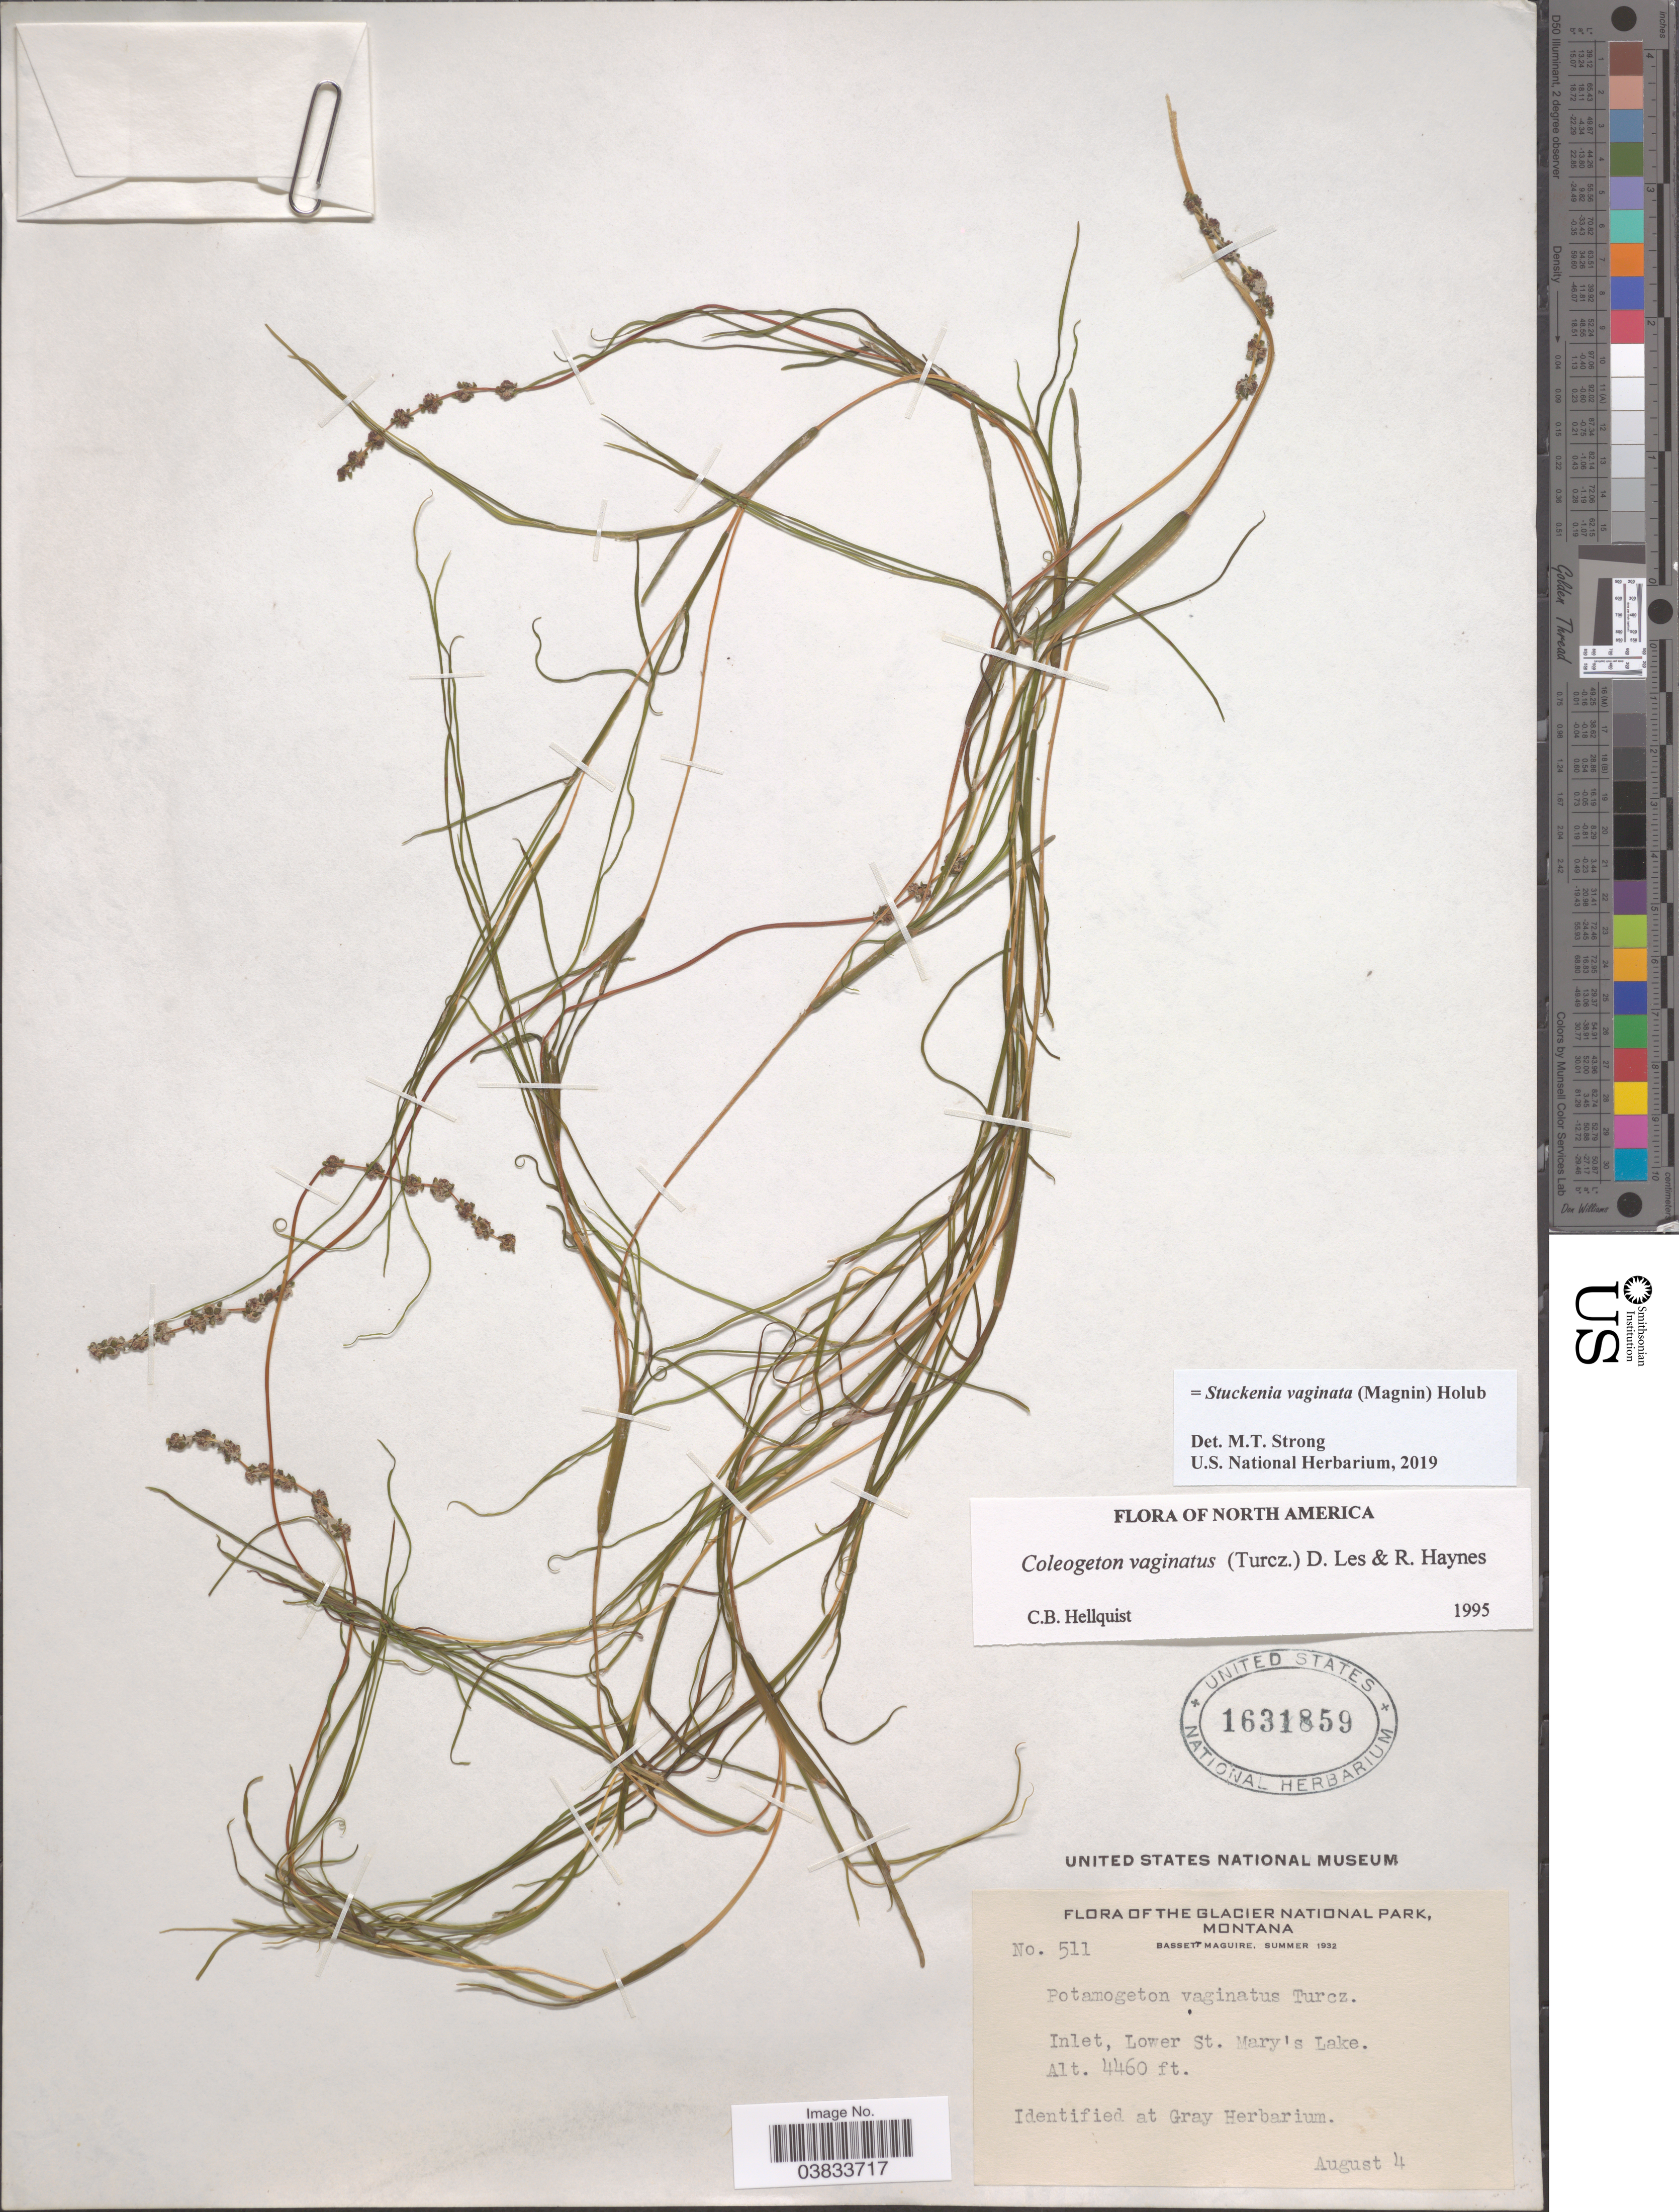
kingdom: Plantae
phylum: Tracheophyta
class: Liliopsida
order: Alismatales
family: Potamogetonaceae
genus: Stuckenia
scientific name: Stuckenia vaginata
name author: (Magnin) Holub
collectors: B. Maguire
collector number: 511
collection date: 1932-08-04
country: United States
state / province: Montana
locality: The Glacier National Park. Inlet, Lower St. Mary's Lake.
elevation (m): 1359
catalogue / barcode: US 1631859